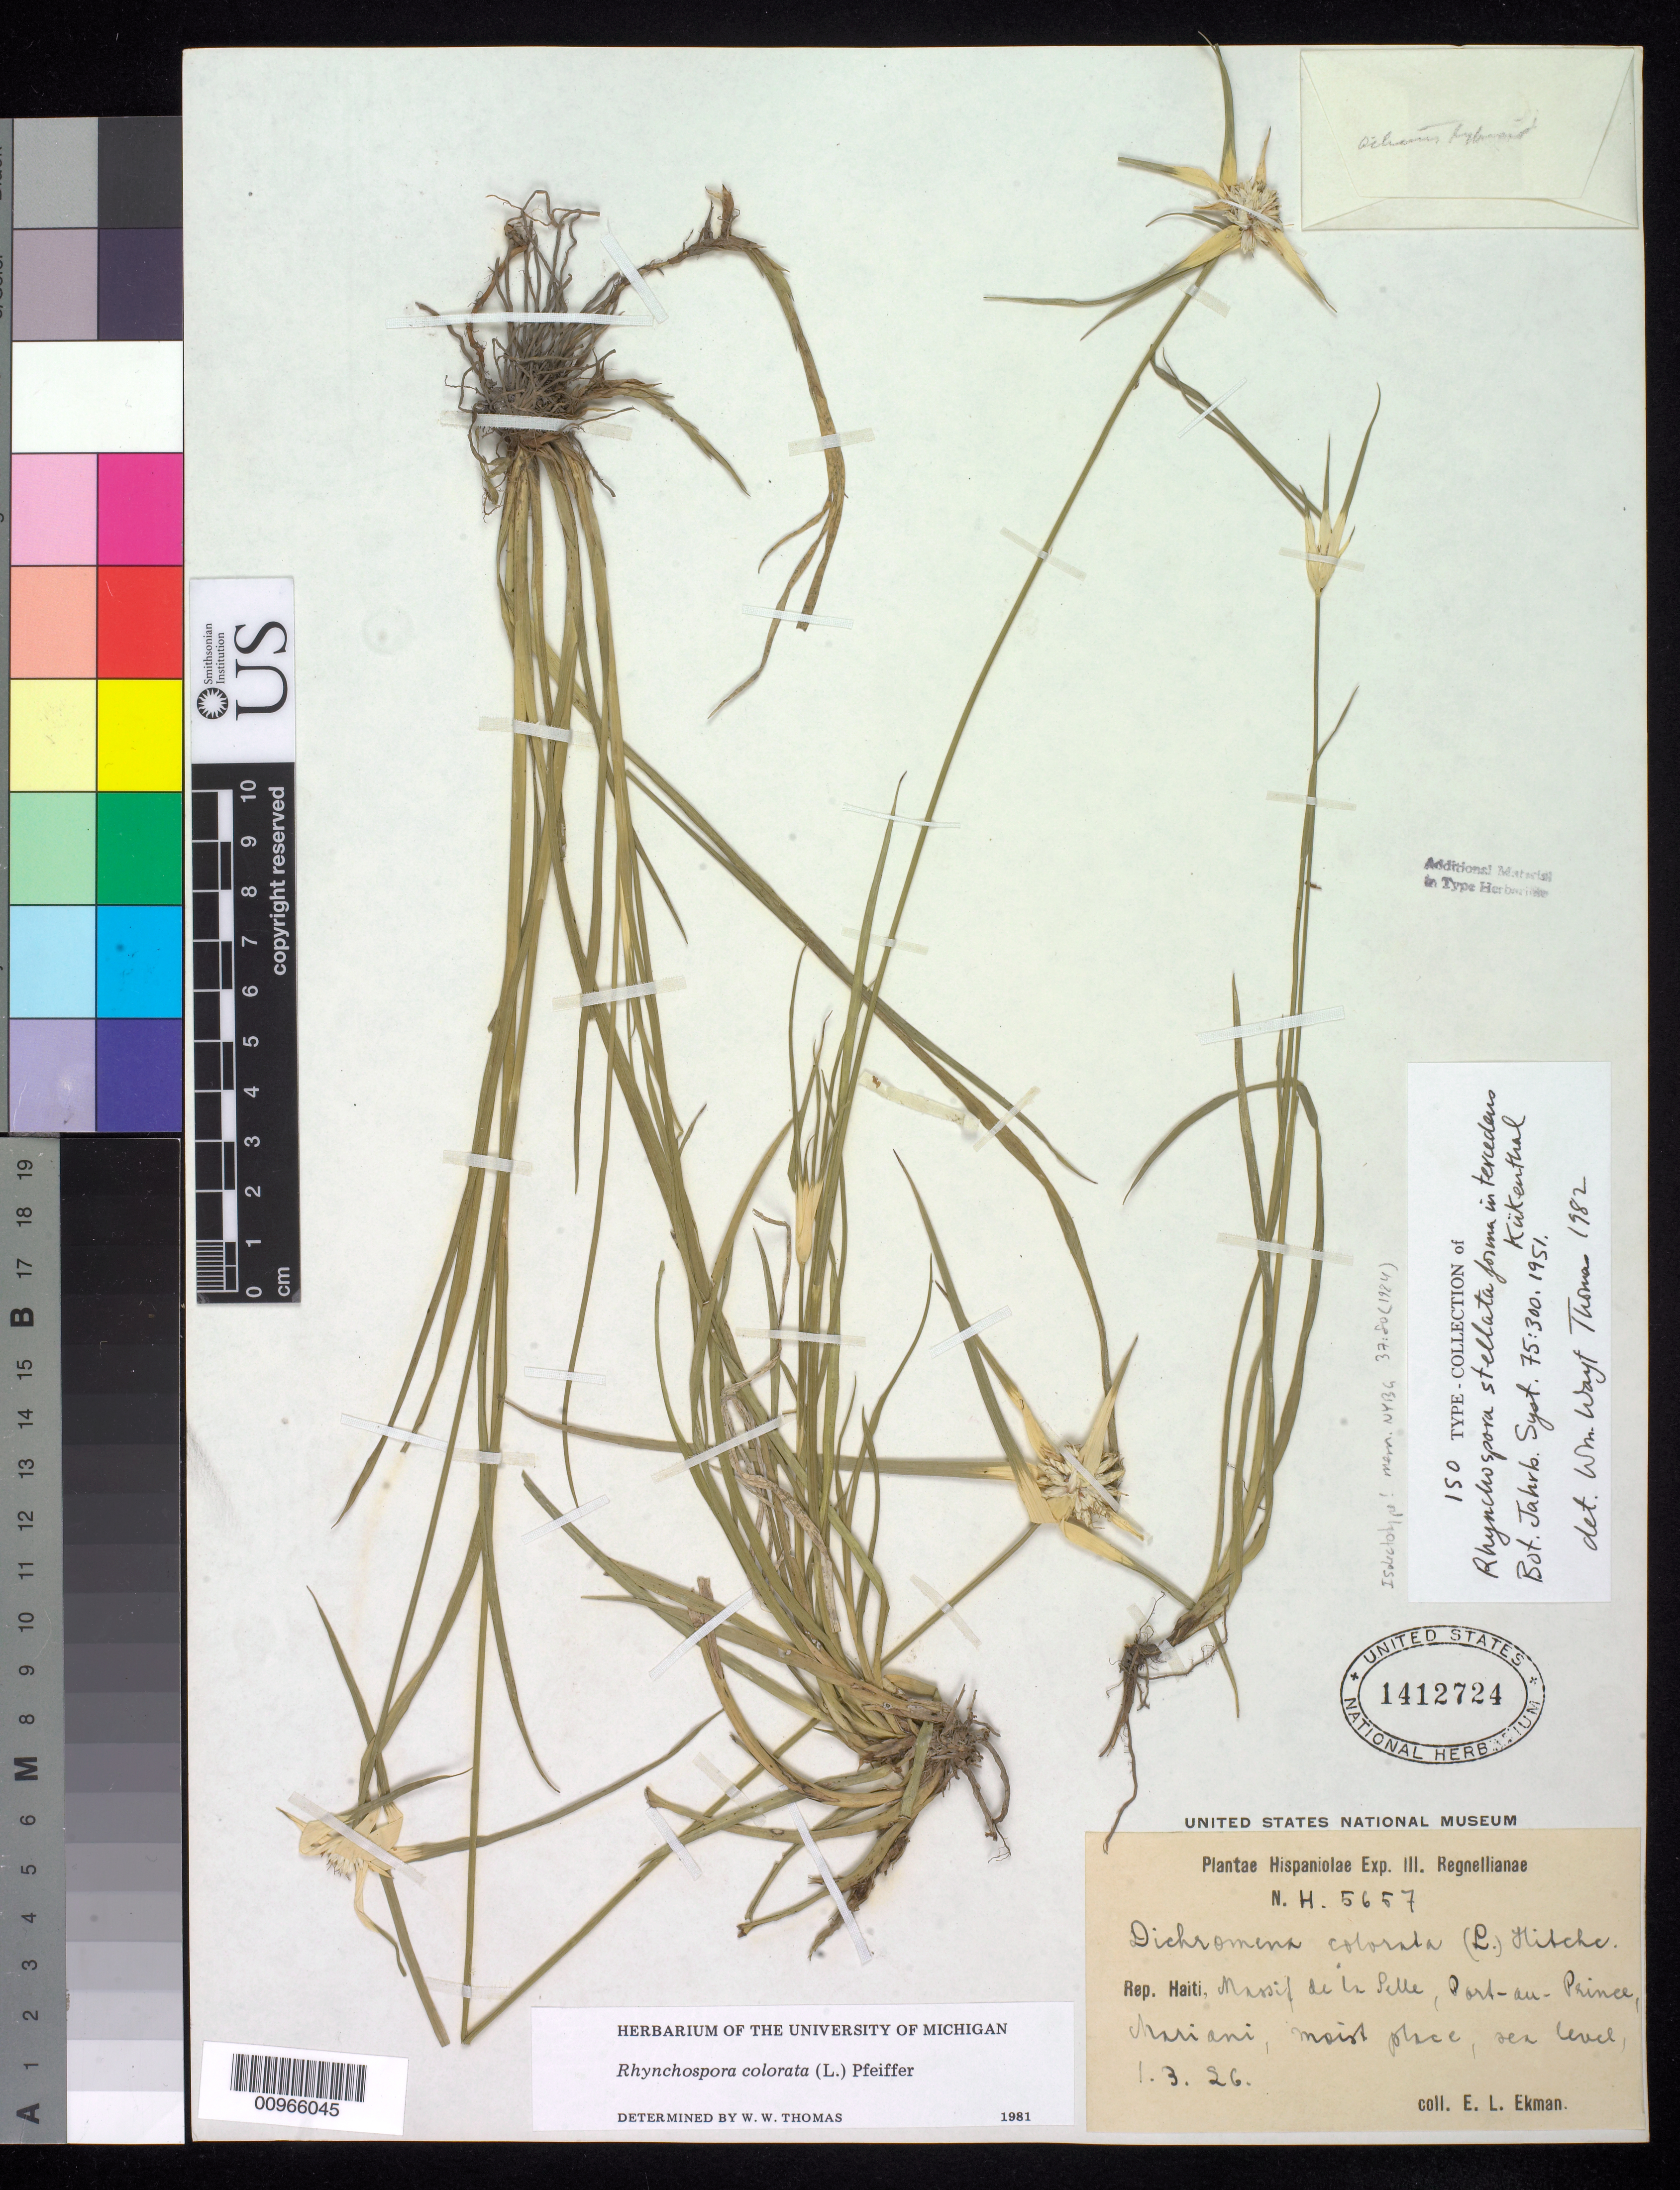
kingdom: Plantae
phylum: Tracheophyta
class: Liliopsida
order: Poales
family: Cyperaceae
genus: Rhynchospora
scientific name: Rhynchospora stellata f. intercedens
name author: Kük.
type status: Isolectotype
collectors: E. L. Ekman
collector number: H 5657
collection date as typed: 01 Mar 1926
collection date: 1926-03-01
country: Haiti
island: Hispaniola Island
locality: Massif de la Selle, Port-au-Prince, Mariani, moist place, sea level.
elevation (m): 0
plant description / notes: Annotated as "isotype" by W.W. Thomas (1982).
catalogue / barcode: US 1412724